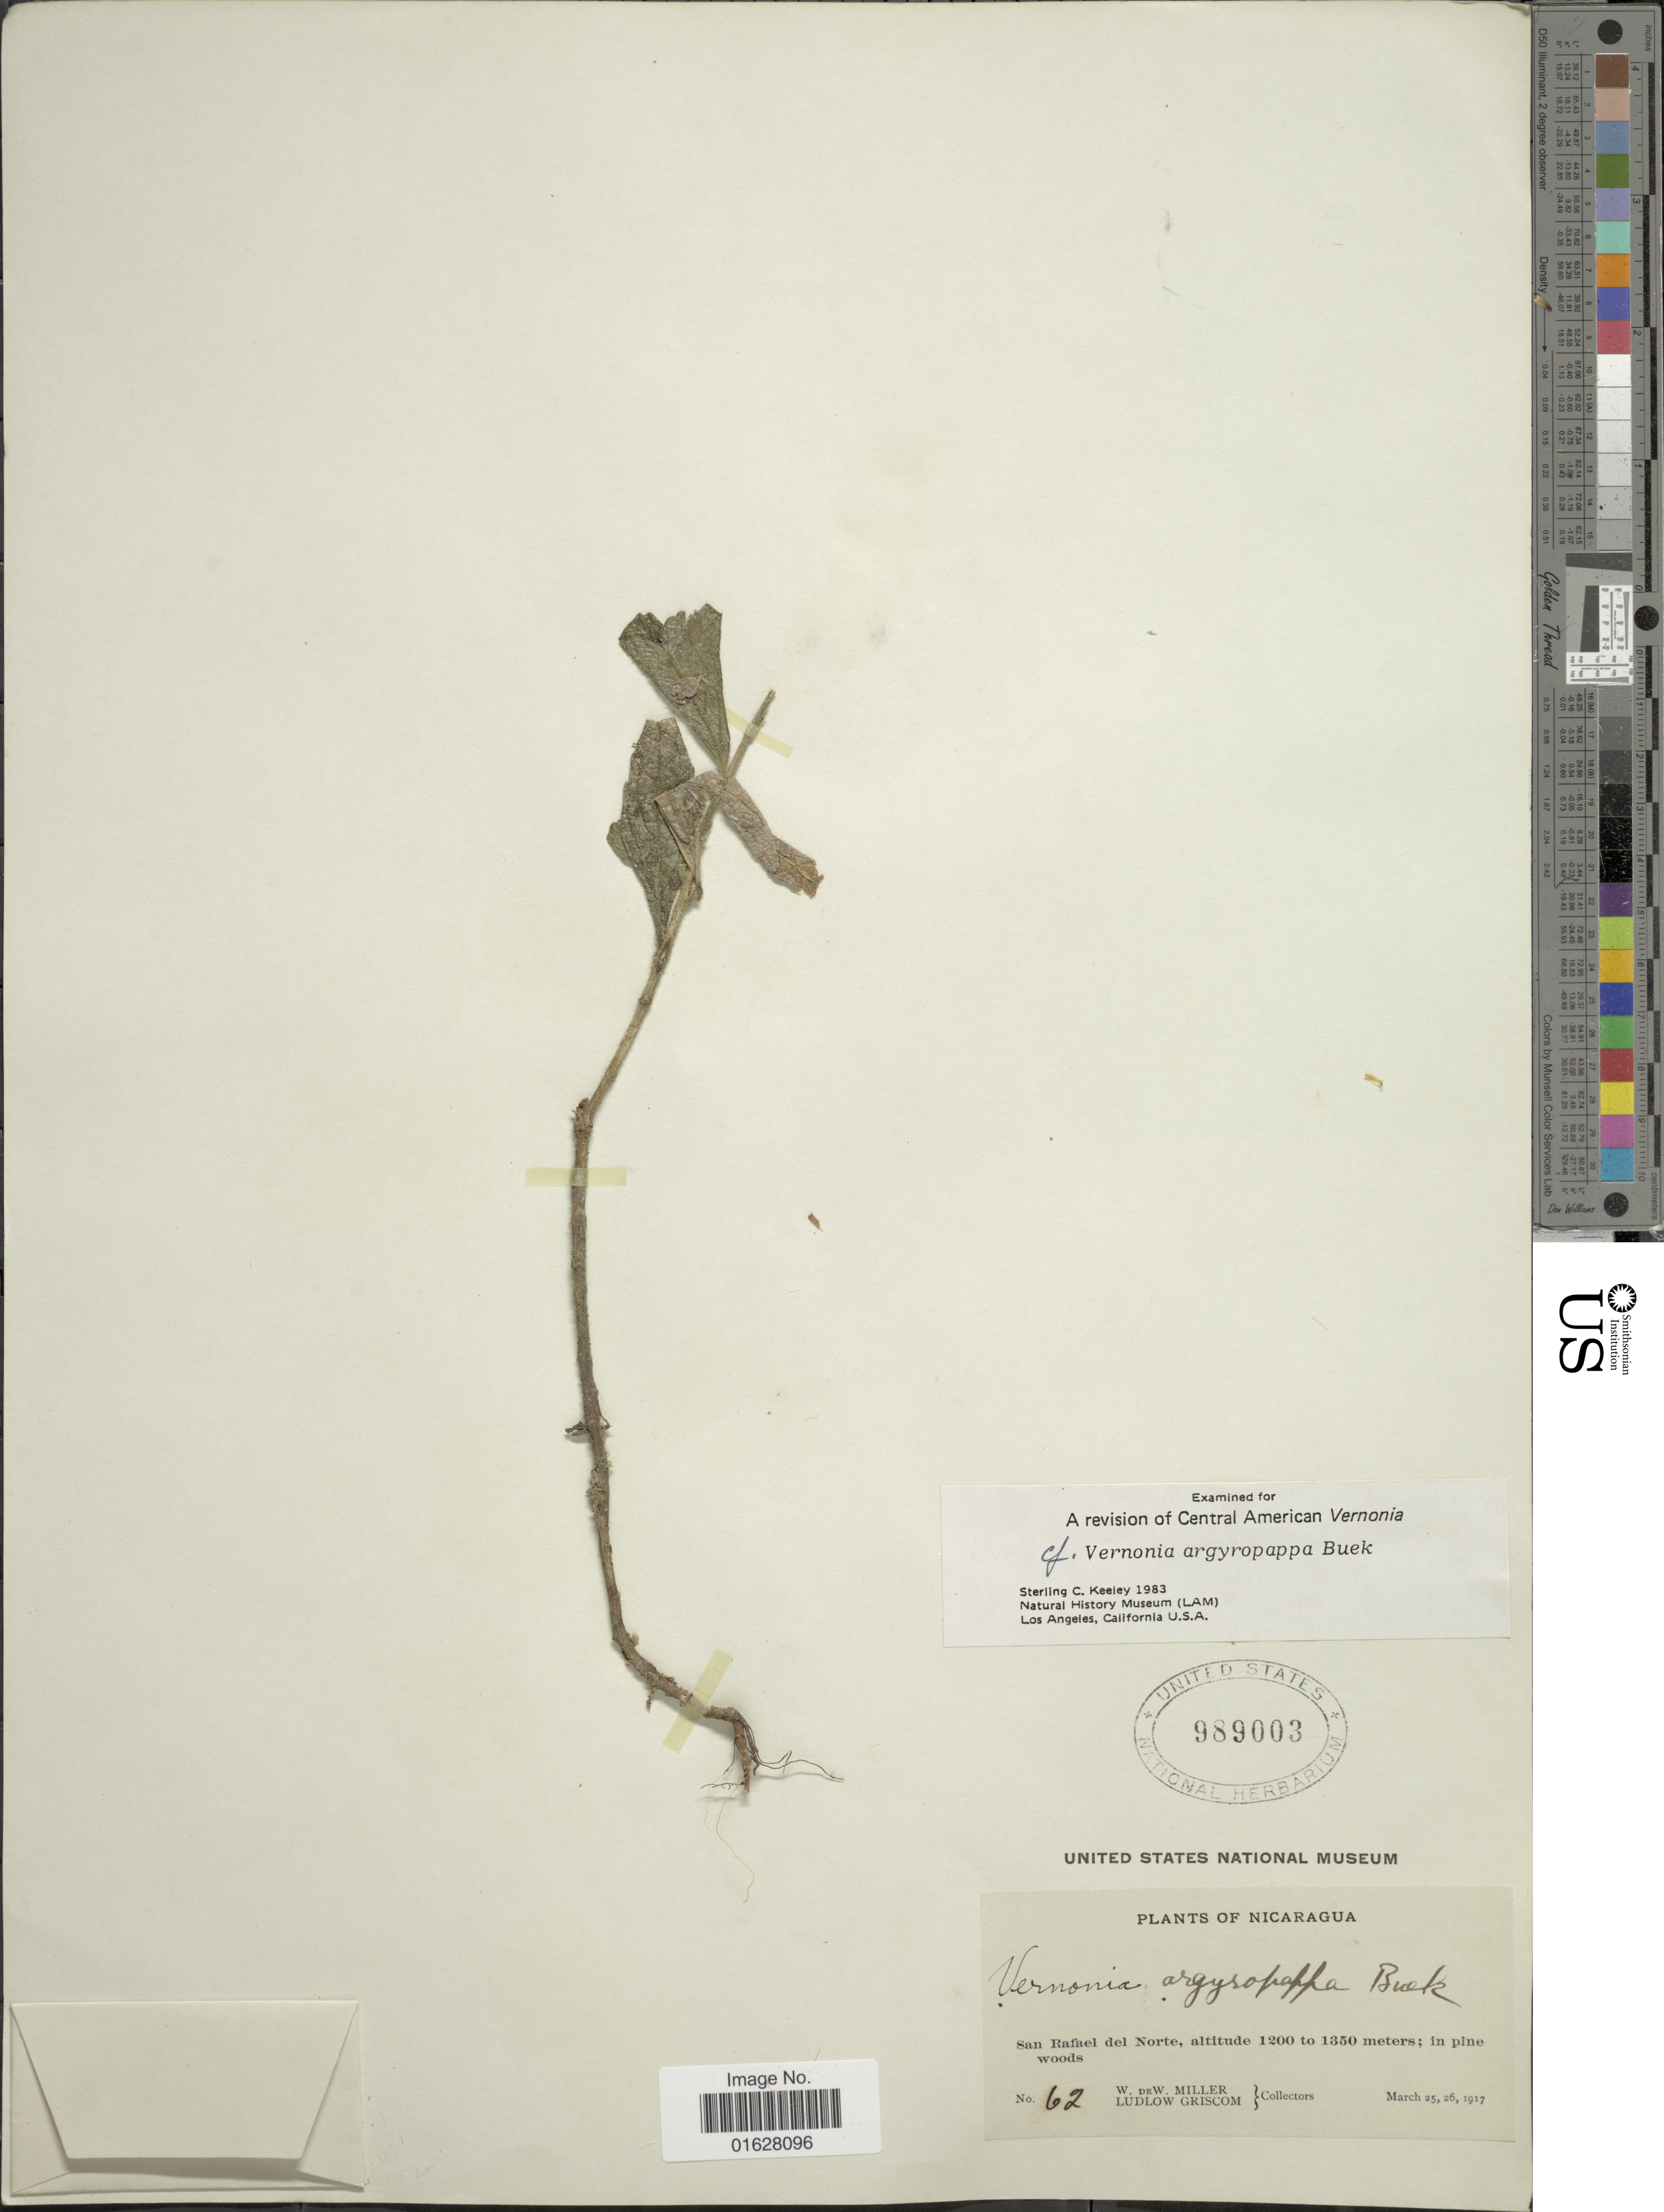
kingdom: Plantae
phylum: Tracheophyta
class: Magnoliopsida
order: Asterales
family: Asteraceae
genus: Lepidaploa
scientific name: Lepidaploa salzmannii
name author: (DC.) H. Rob.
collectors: W. D. Miller & L. Griscom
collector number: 62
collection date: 1917-03-25/1917-03-26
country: Nicaragua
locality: Nicaragua. San Rafael del Norte, in pine woods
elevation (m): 1200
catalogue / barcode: US 989003